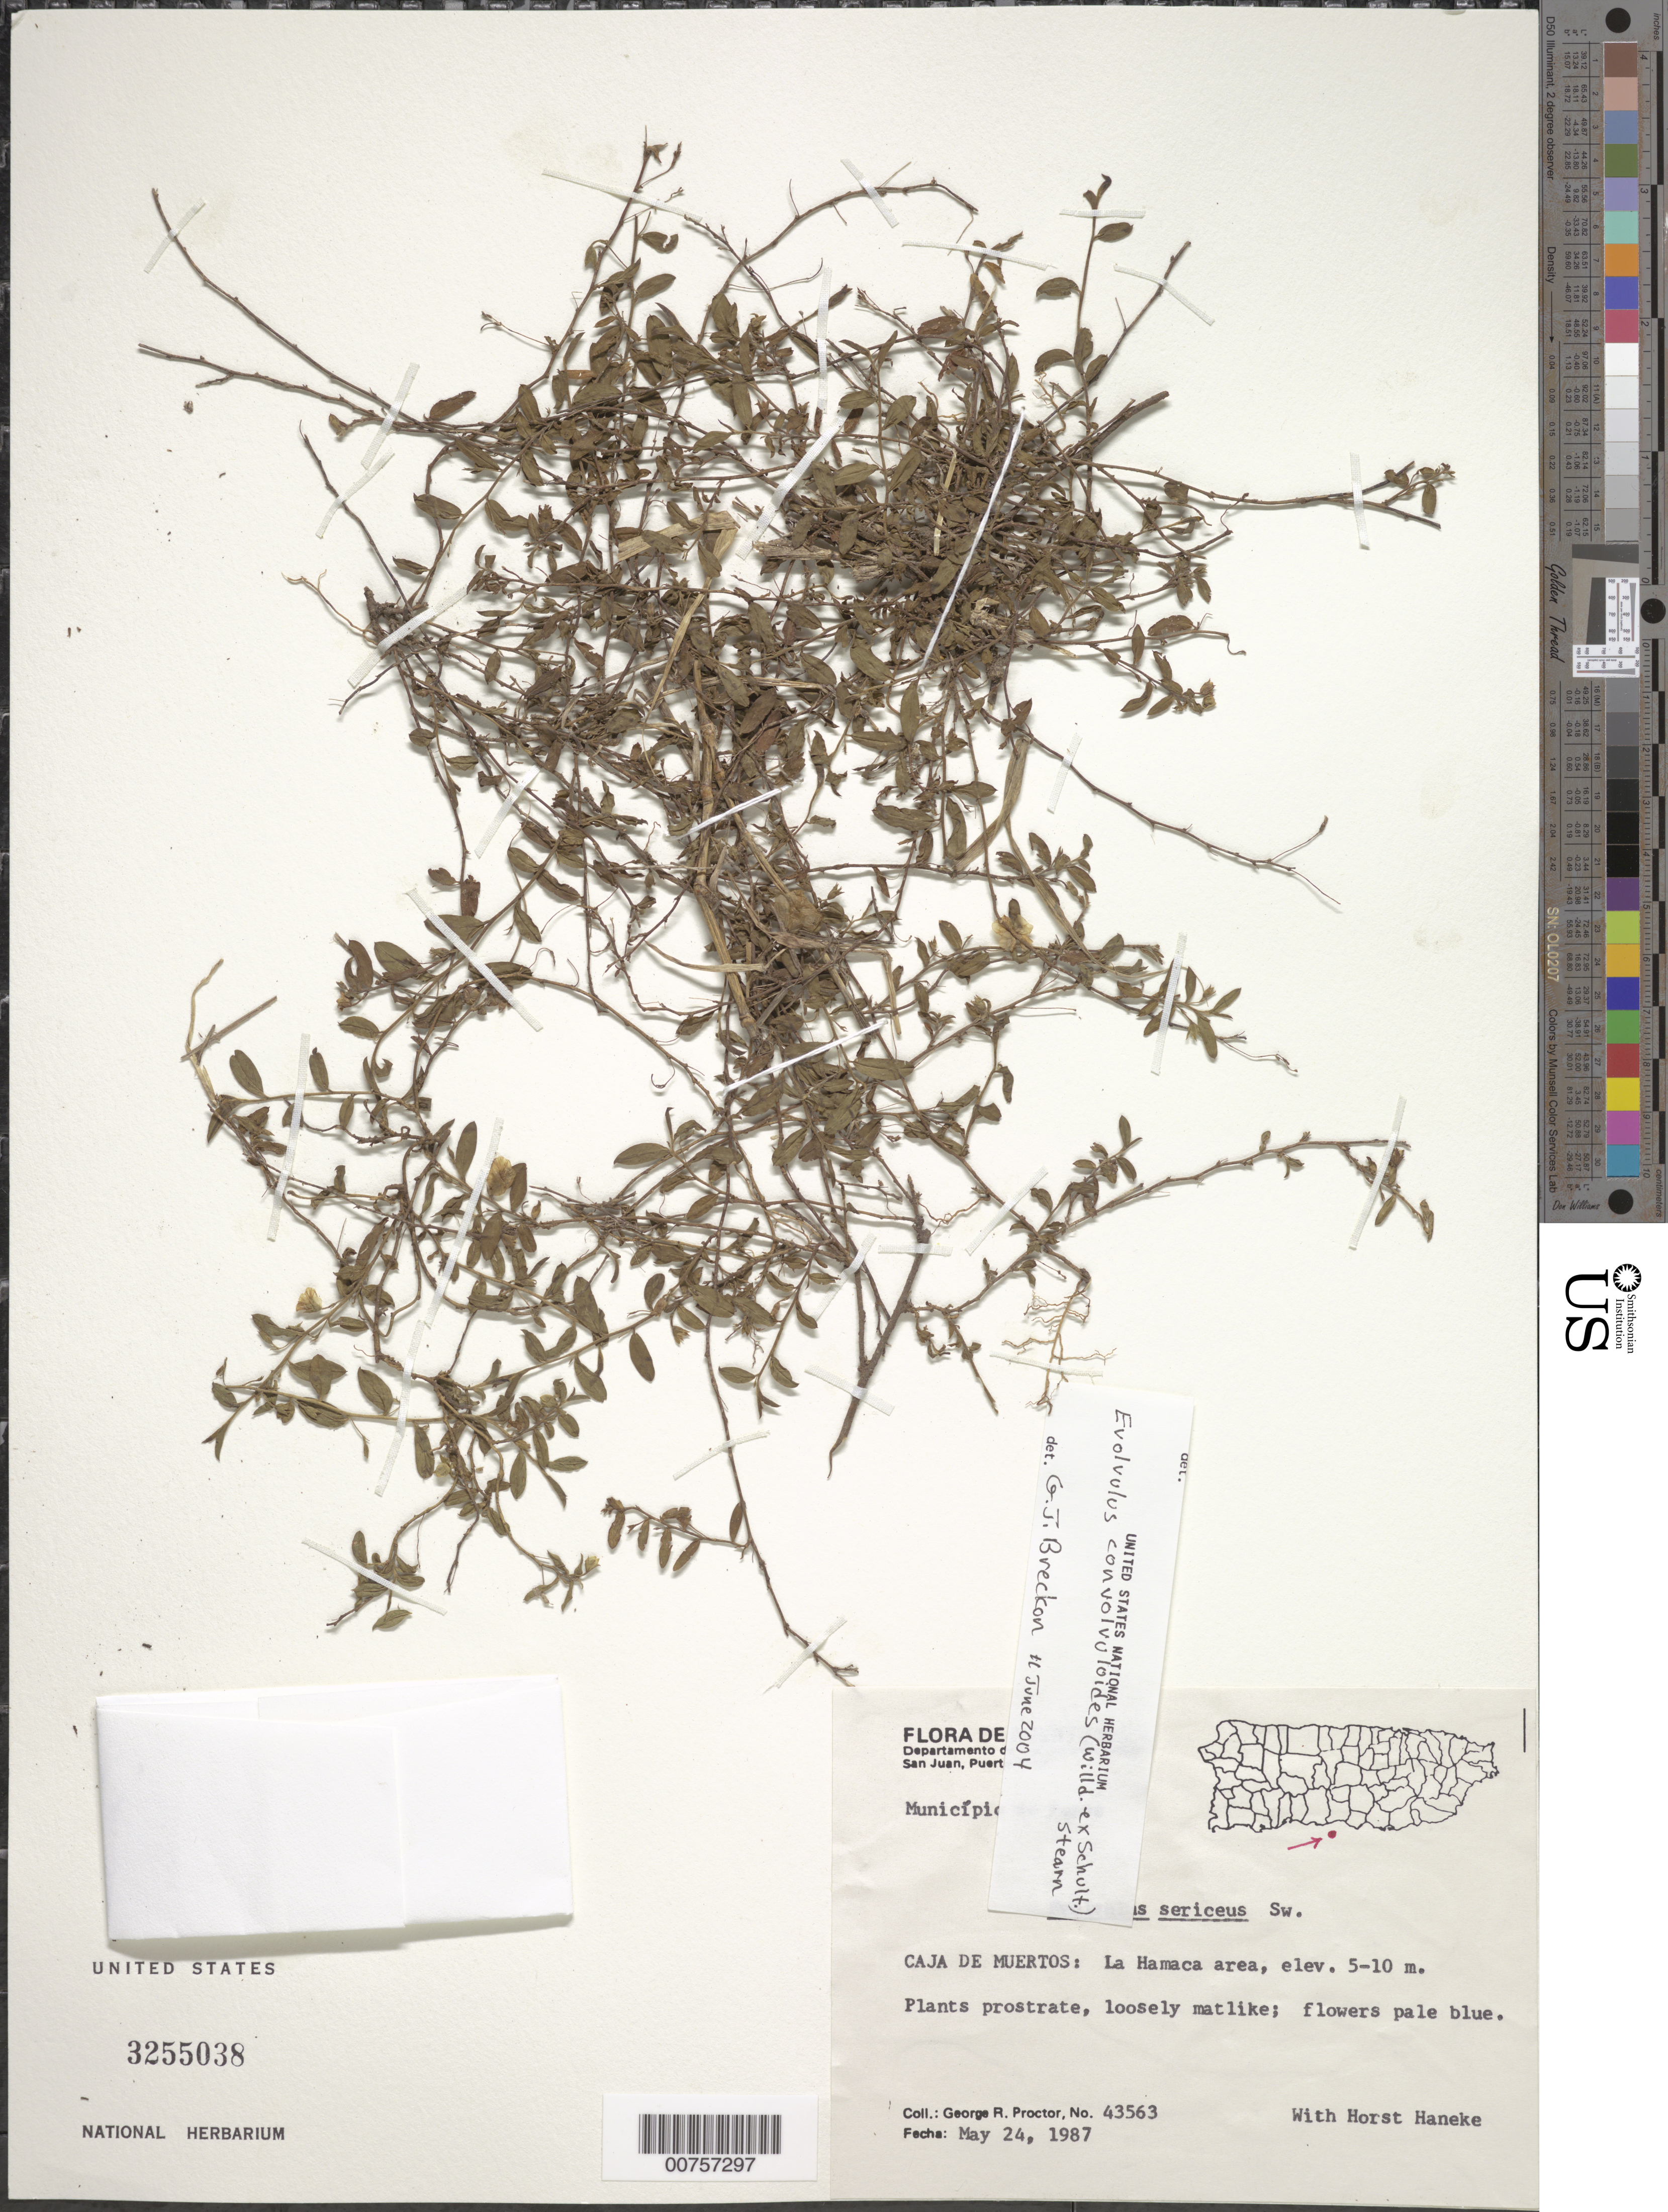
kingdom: Plantae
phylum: Tracheophyta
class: Magnoliopsida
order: Solanales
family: Convolvulaceae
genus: Evolvulus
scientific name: Evolvulus sericeus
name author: Sw.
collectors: G. R. Proctor & H. Haneke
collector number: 43563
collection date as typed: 24 May 1987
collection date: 1987-05-24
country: Puerto Rico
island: Caja de Muerto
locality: Caja de Muertos: La Hamaca area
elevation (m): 5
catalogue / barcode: US 3255038